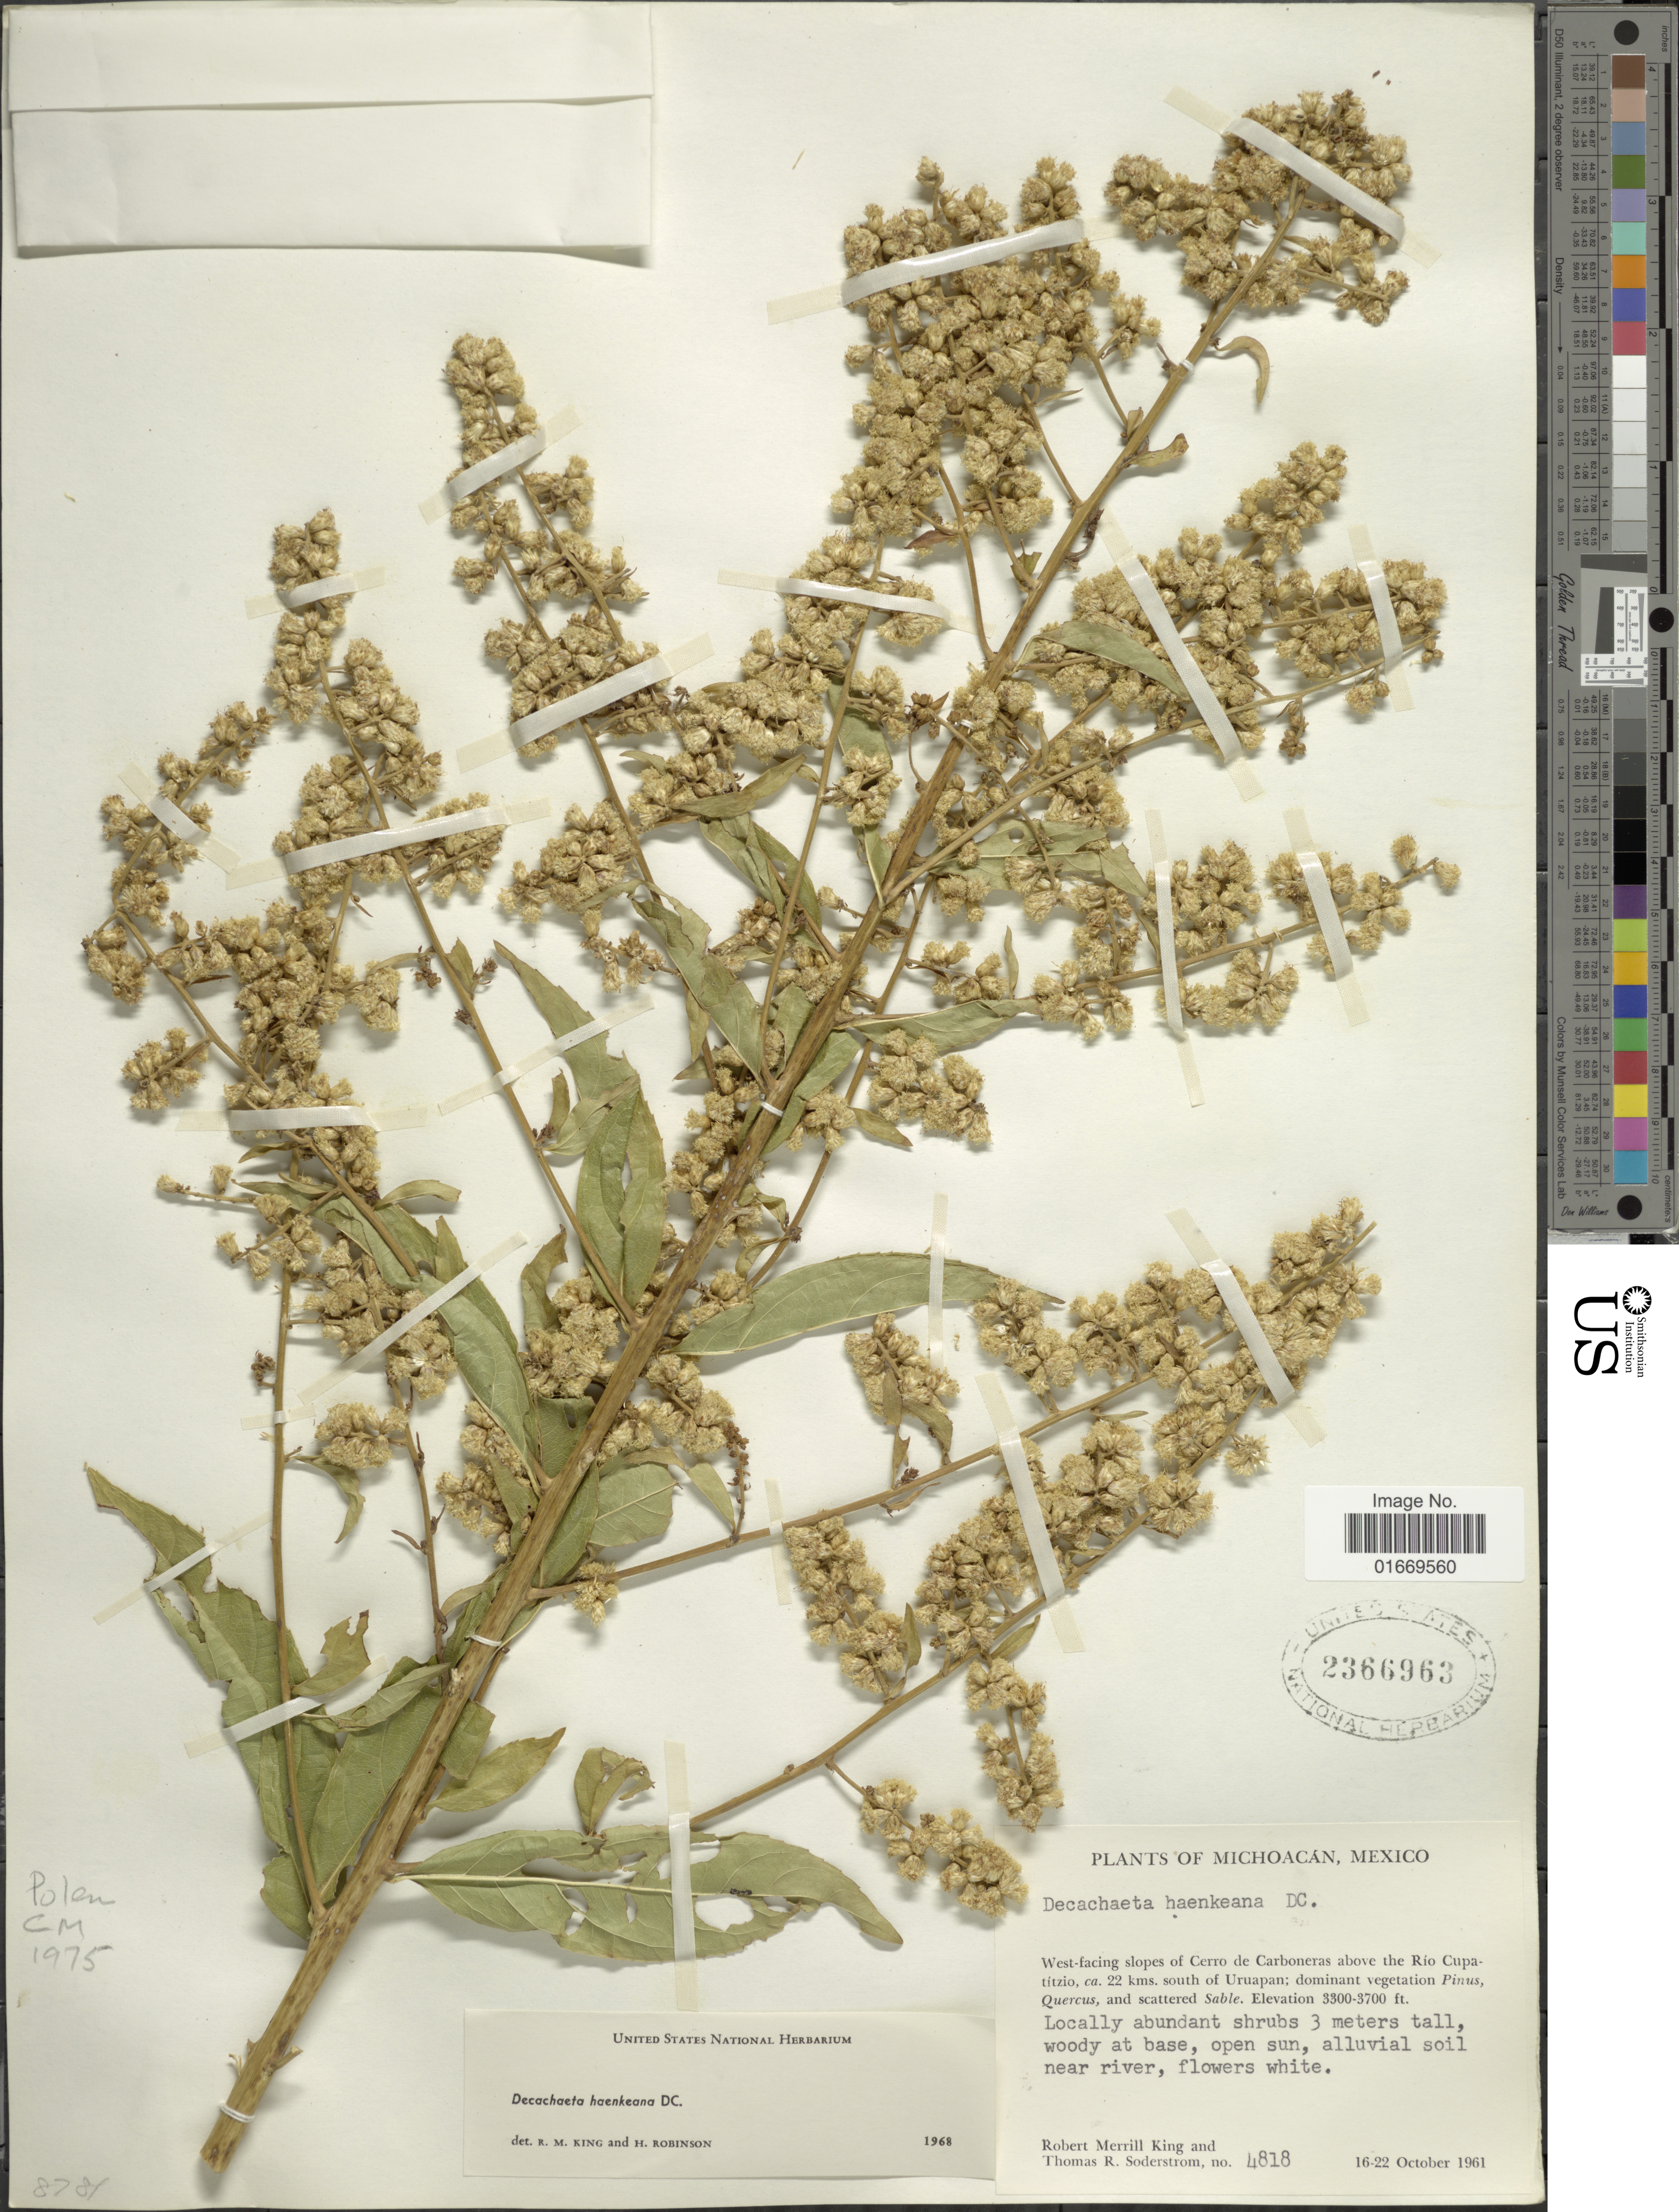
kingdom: Plantae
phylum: Tracheophyta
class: Magnoliopsida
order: Asterales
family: Asteraceae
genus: Decachaeta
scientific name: Decachaeta haenkeana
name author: DC.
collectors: R. M. King & T. R. Soderstrom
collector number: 4818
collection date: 1961-10-16/1961-10-22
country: Mexico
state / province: Michoacán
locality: West-facing slopes of Cerro de Carboneras above the Río Cupatítzio, ca. 22 kms south of Uruapan.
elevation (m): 3300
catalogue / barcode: US 2366963